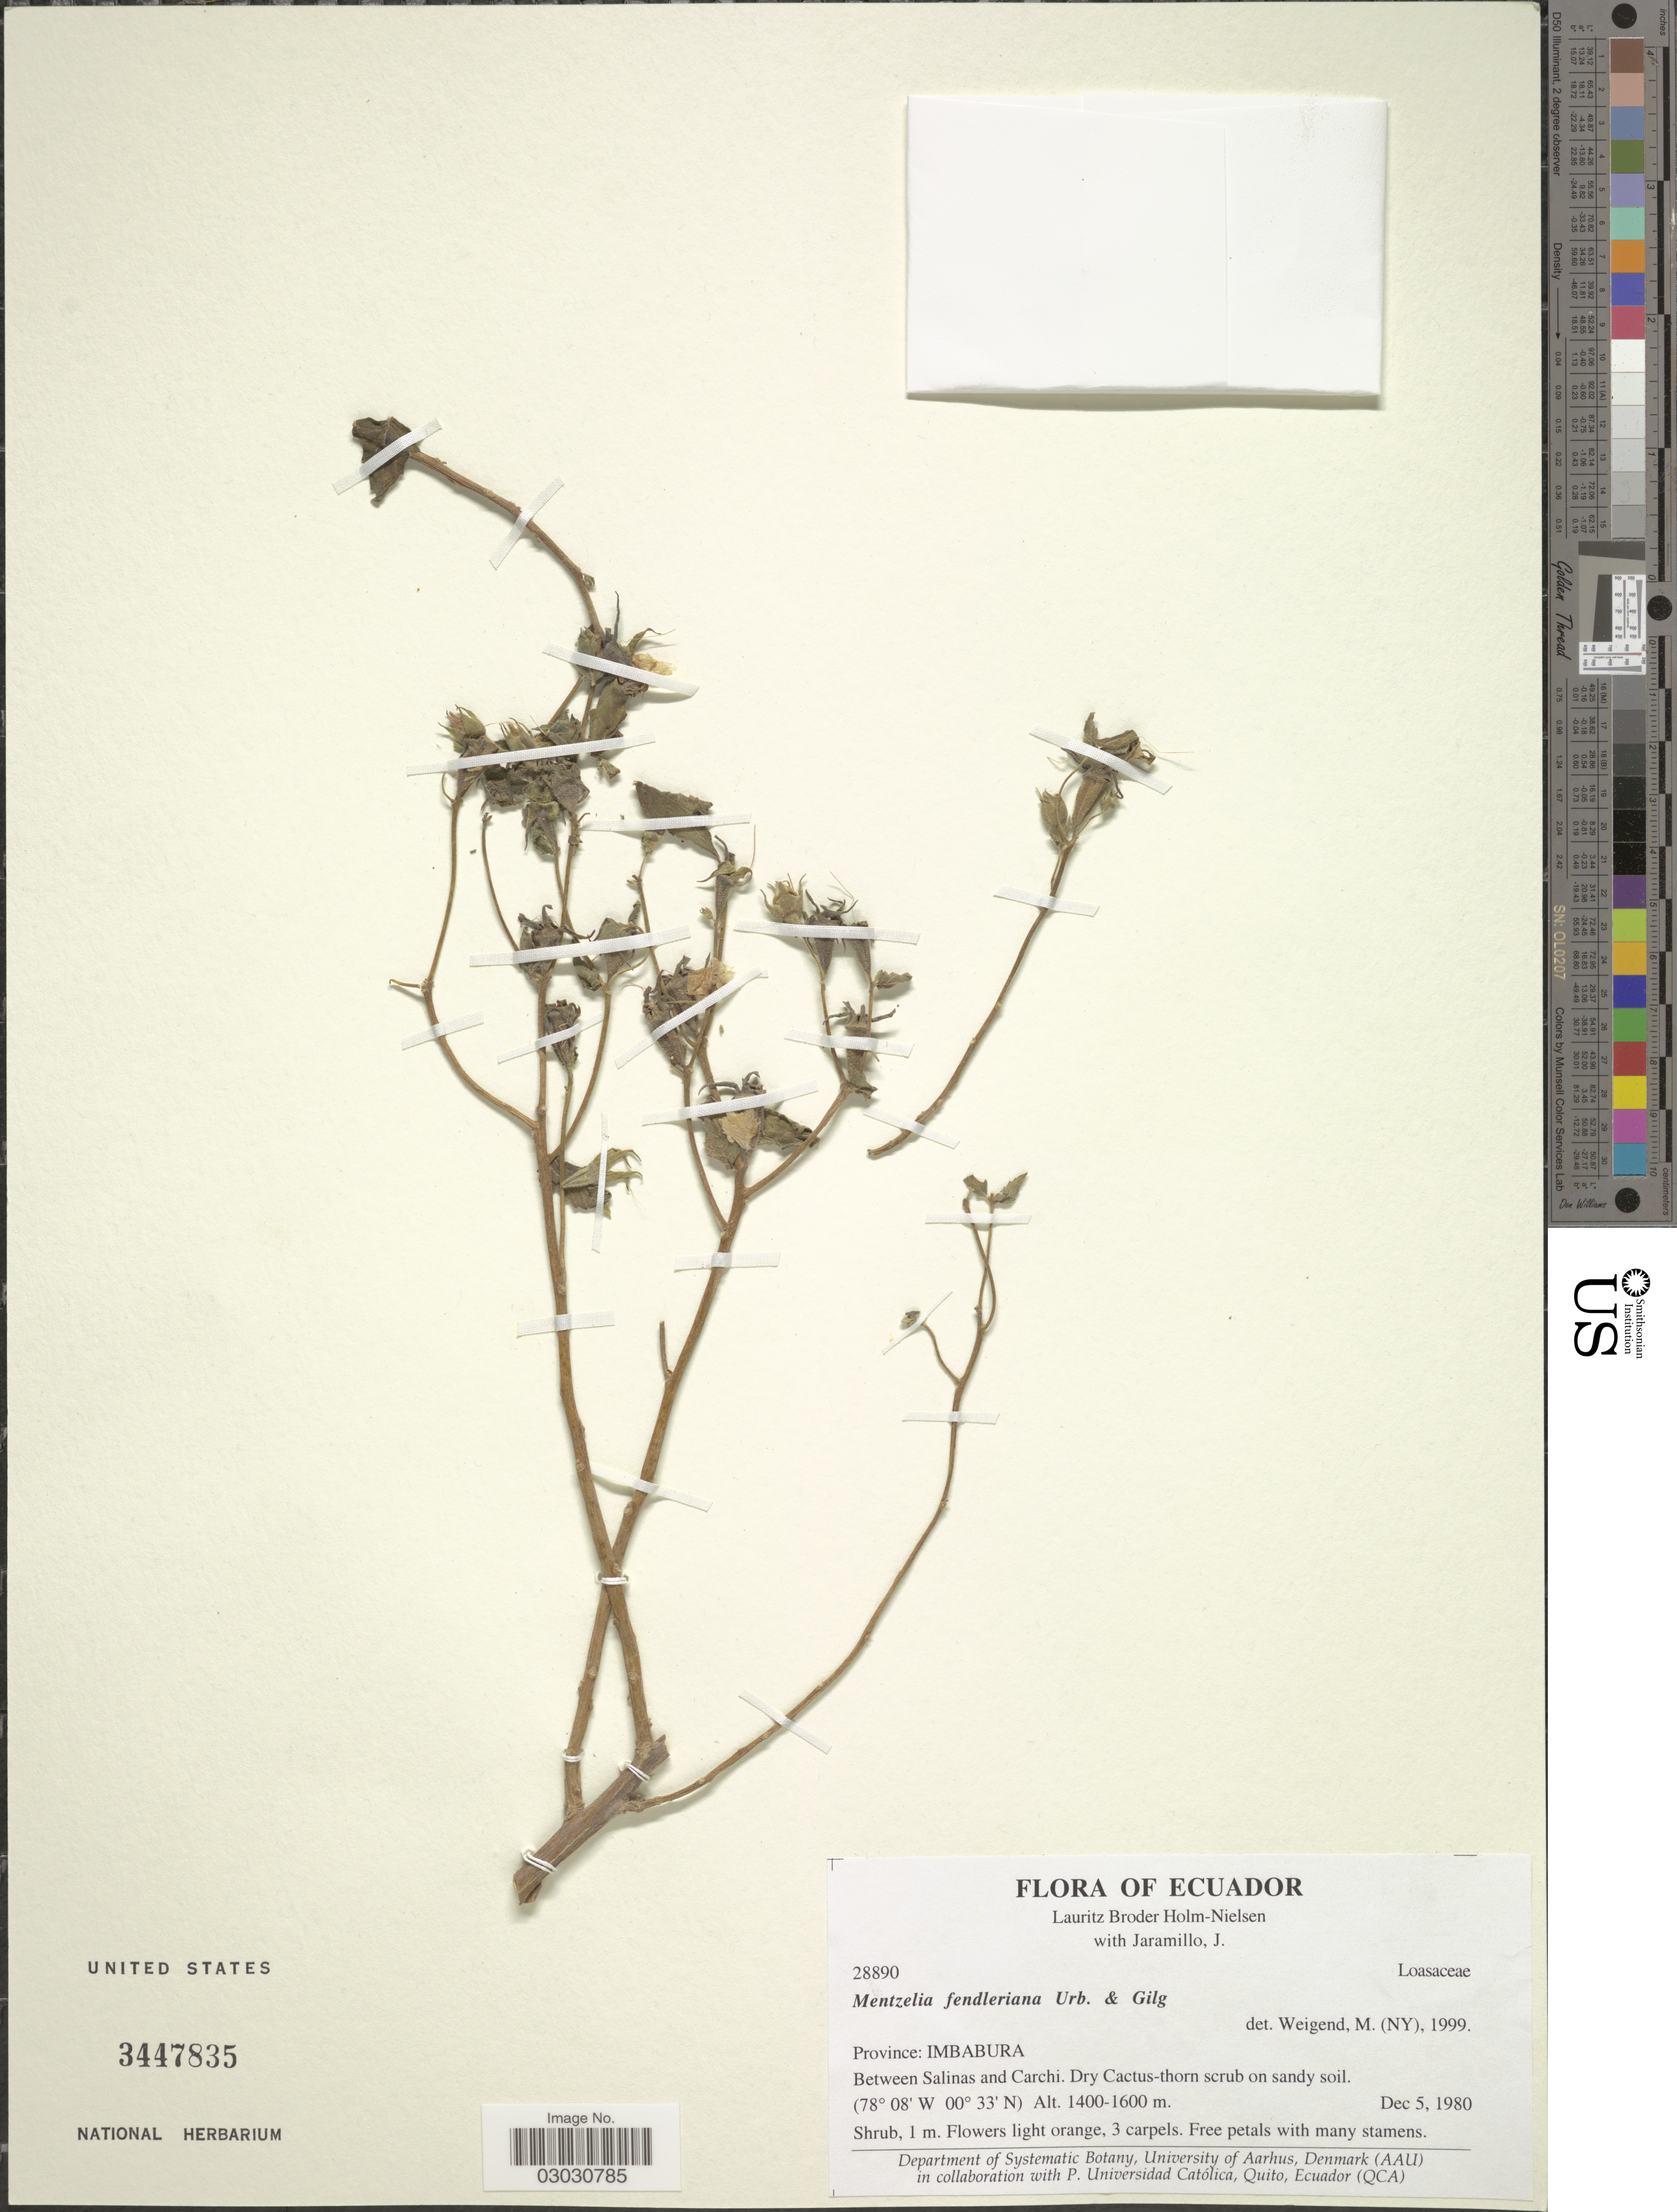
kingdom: Plantae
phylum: Tracheophyta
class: Magnoliopsida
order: Cornales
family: Loasaceae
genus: Mentzelia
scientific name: Mentzelia fendleriana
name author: Urb. & Gilg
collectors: L. B. Holm-Nielsen & J. Jaramillo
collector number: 28890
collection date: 1980-12-05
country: Ecuador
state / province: Imbabura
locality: Between Salinas and Carchi.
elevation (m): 1400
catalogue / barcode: US 3447835